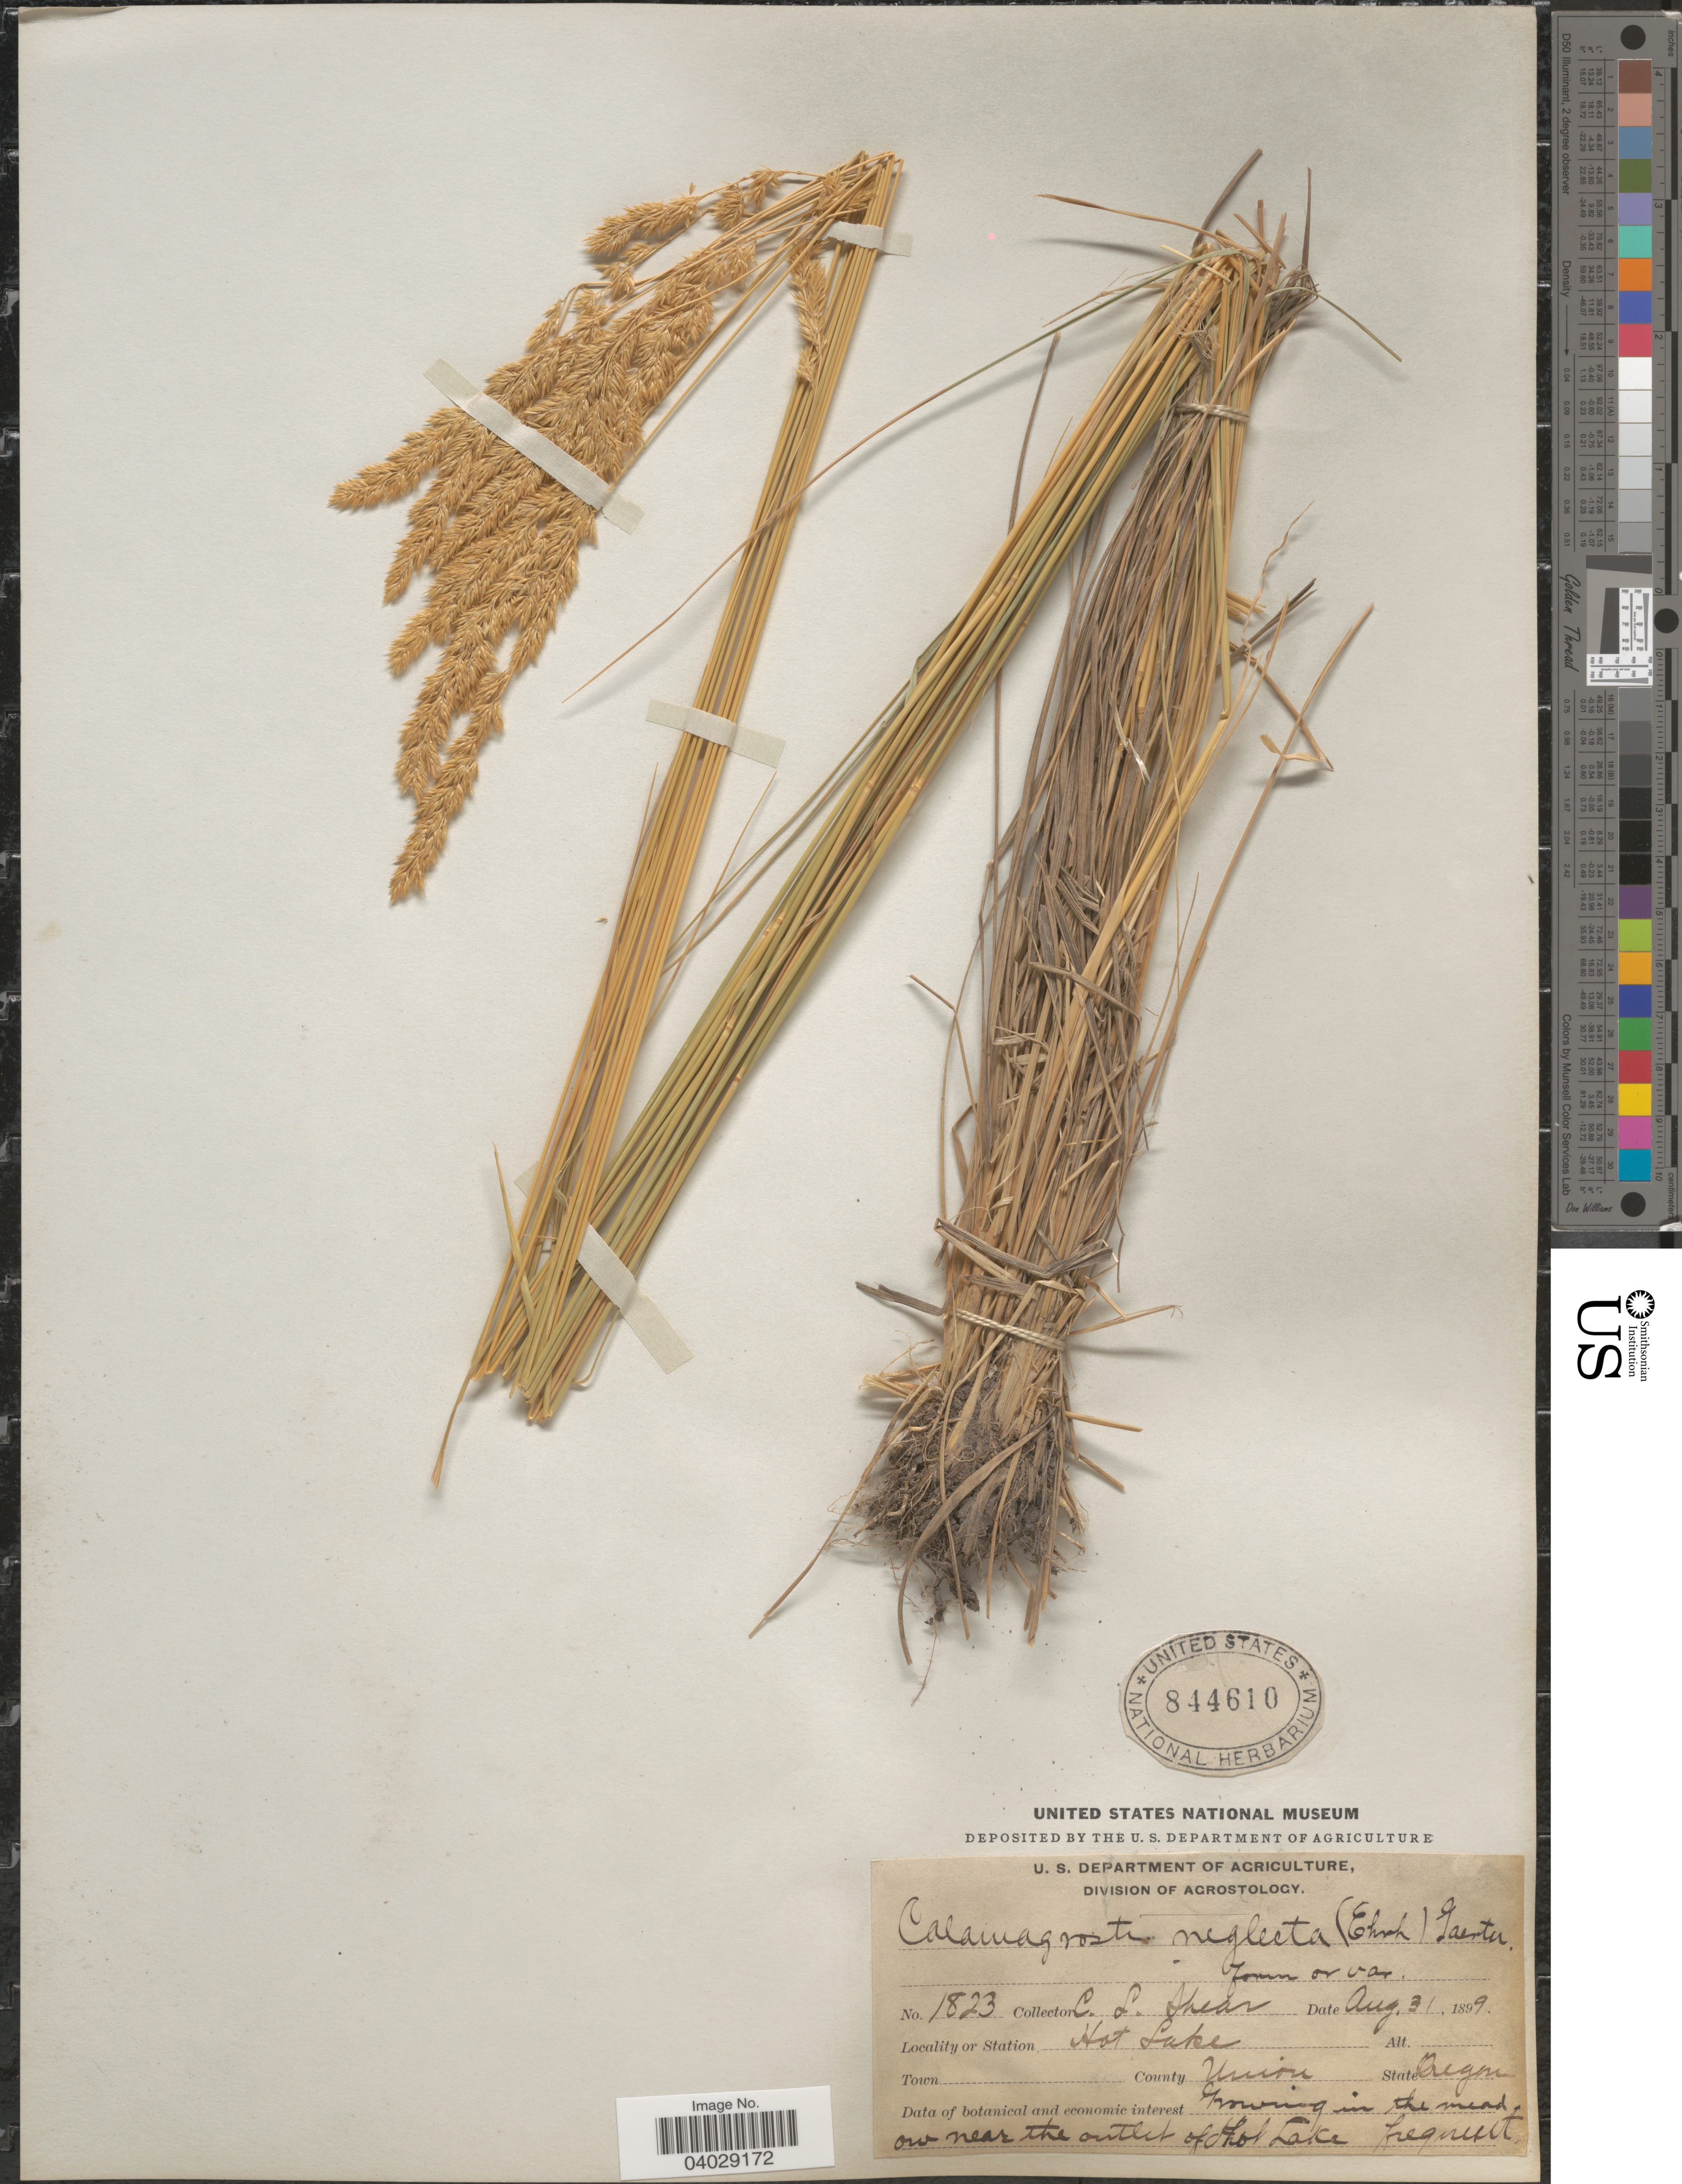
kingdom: Plantae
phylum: Tracheophyta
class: Liliopsida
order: Poales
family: Poaceae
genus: Calamagrostis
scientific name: Calamagrostis neglecta (Ehrh.) Gaertner et al.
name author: (Ehrhart) G. Gaertn. et al.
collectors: C. L. Shear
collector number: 1823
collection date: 1899-08-31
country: United States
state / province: Oregon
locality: Hot Lake. County Union. Near the outlet of Hot Lake.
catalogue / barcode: US 844610